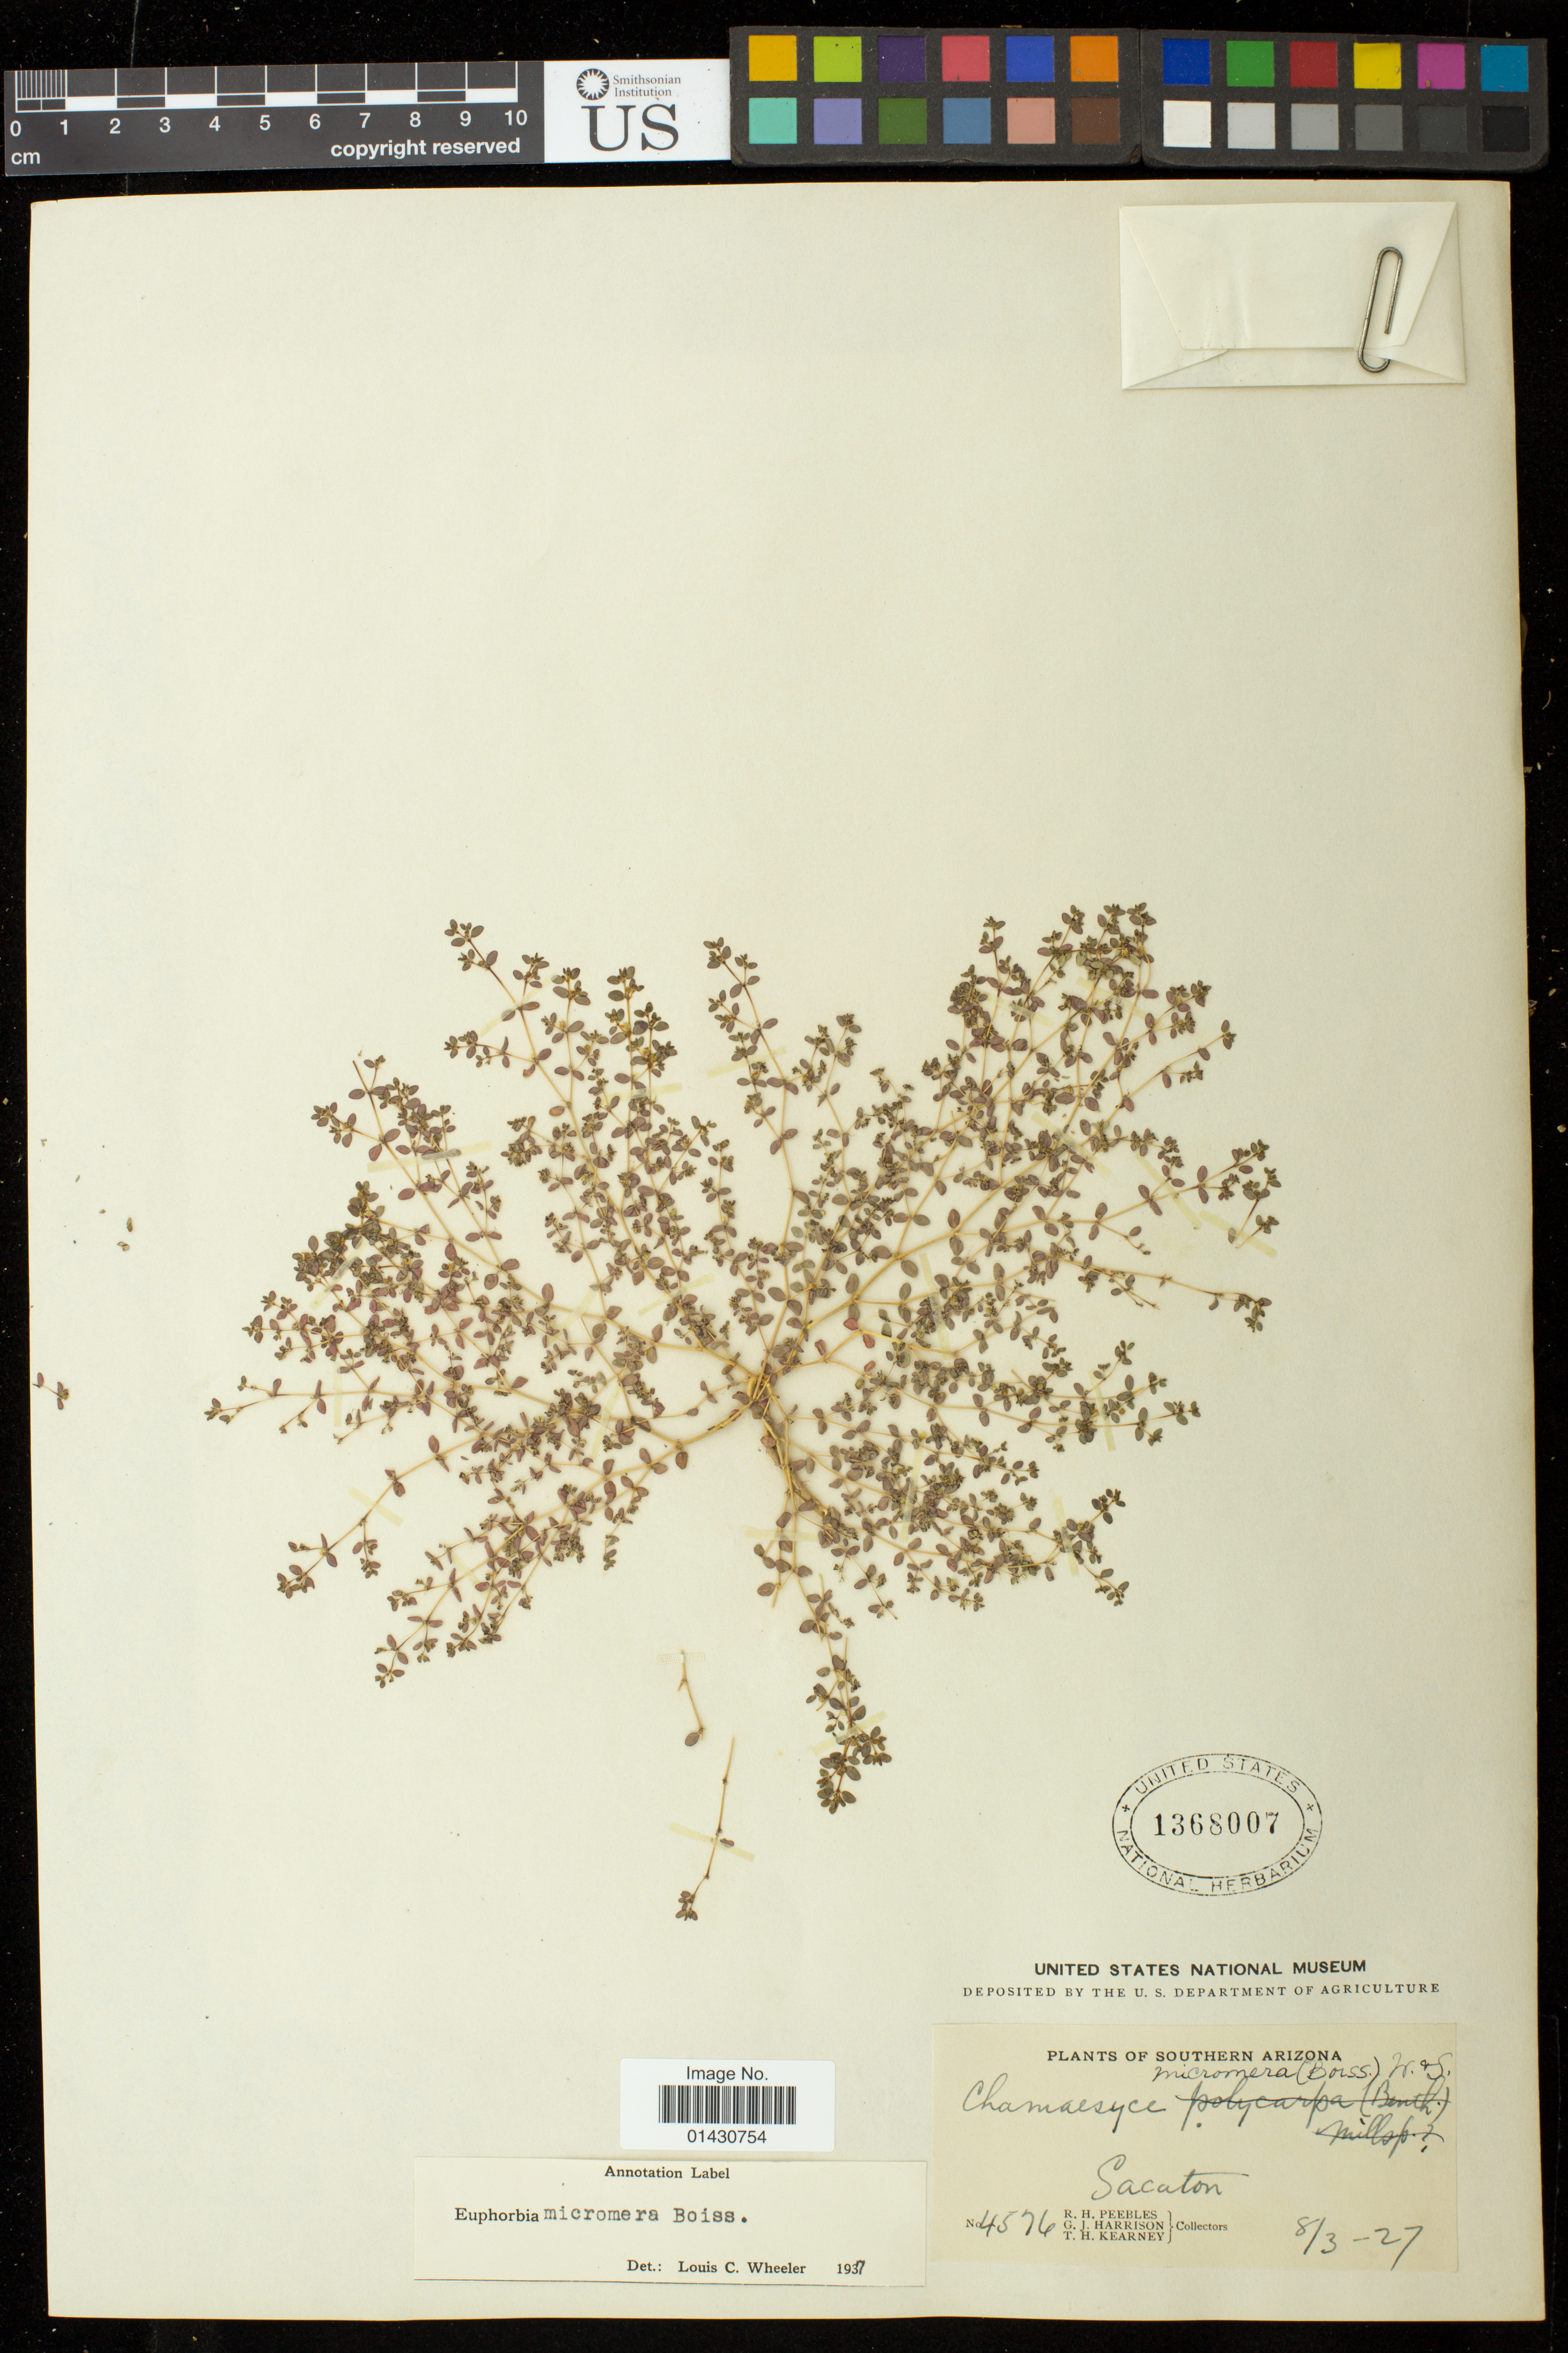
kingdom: Plantae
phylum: Tracheophyta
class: Magnoliopsida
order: Malpighiales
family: Euphorbiaceae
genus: Euphorbia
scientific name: Euphorbia micromera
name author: Boiss.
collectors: R. H. Peebles, G. J. Harrison & T. H. Kearney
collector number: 4576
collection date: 1927-08-03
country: United States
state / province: Arizona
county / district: Pinal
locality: Sacaton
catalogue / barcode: US 1368007